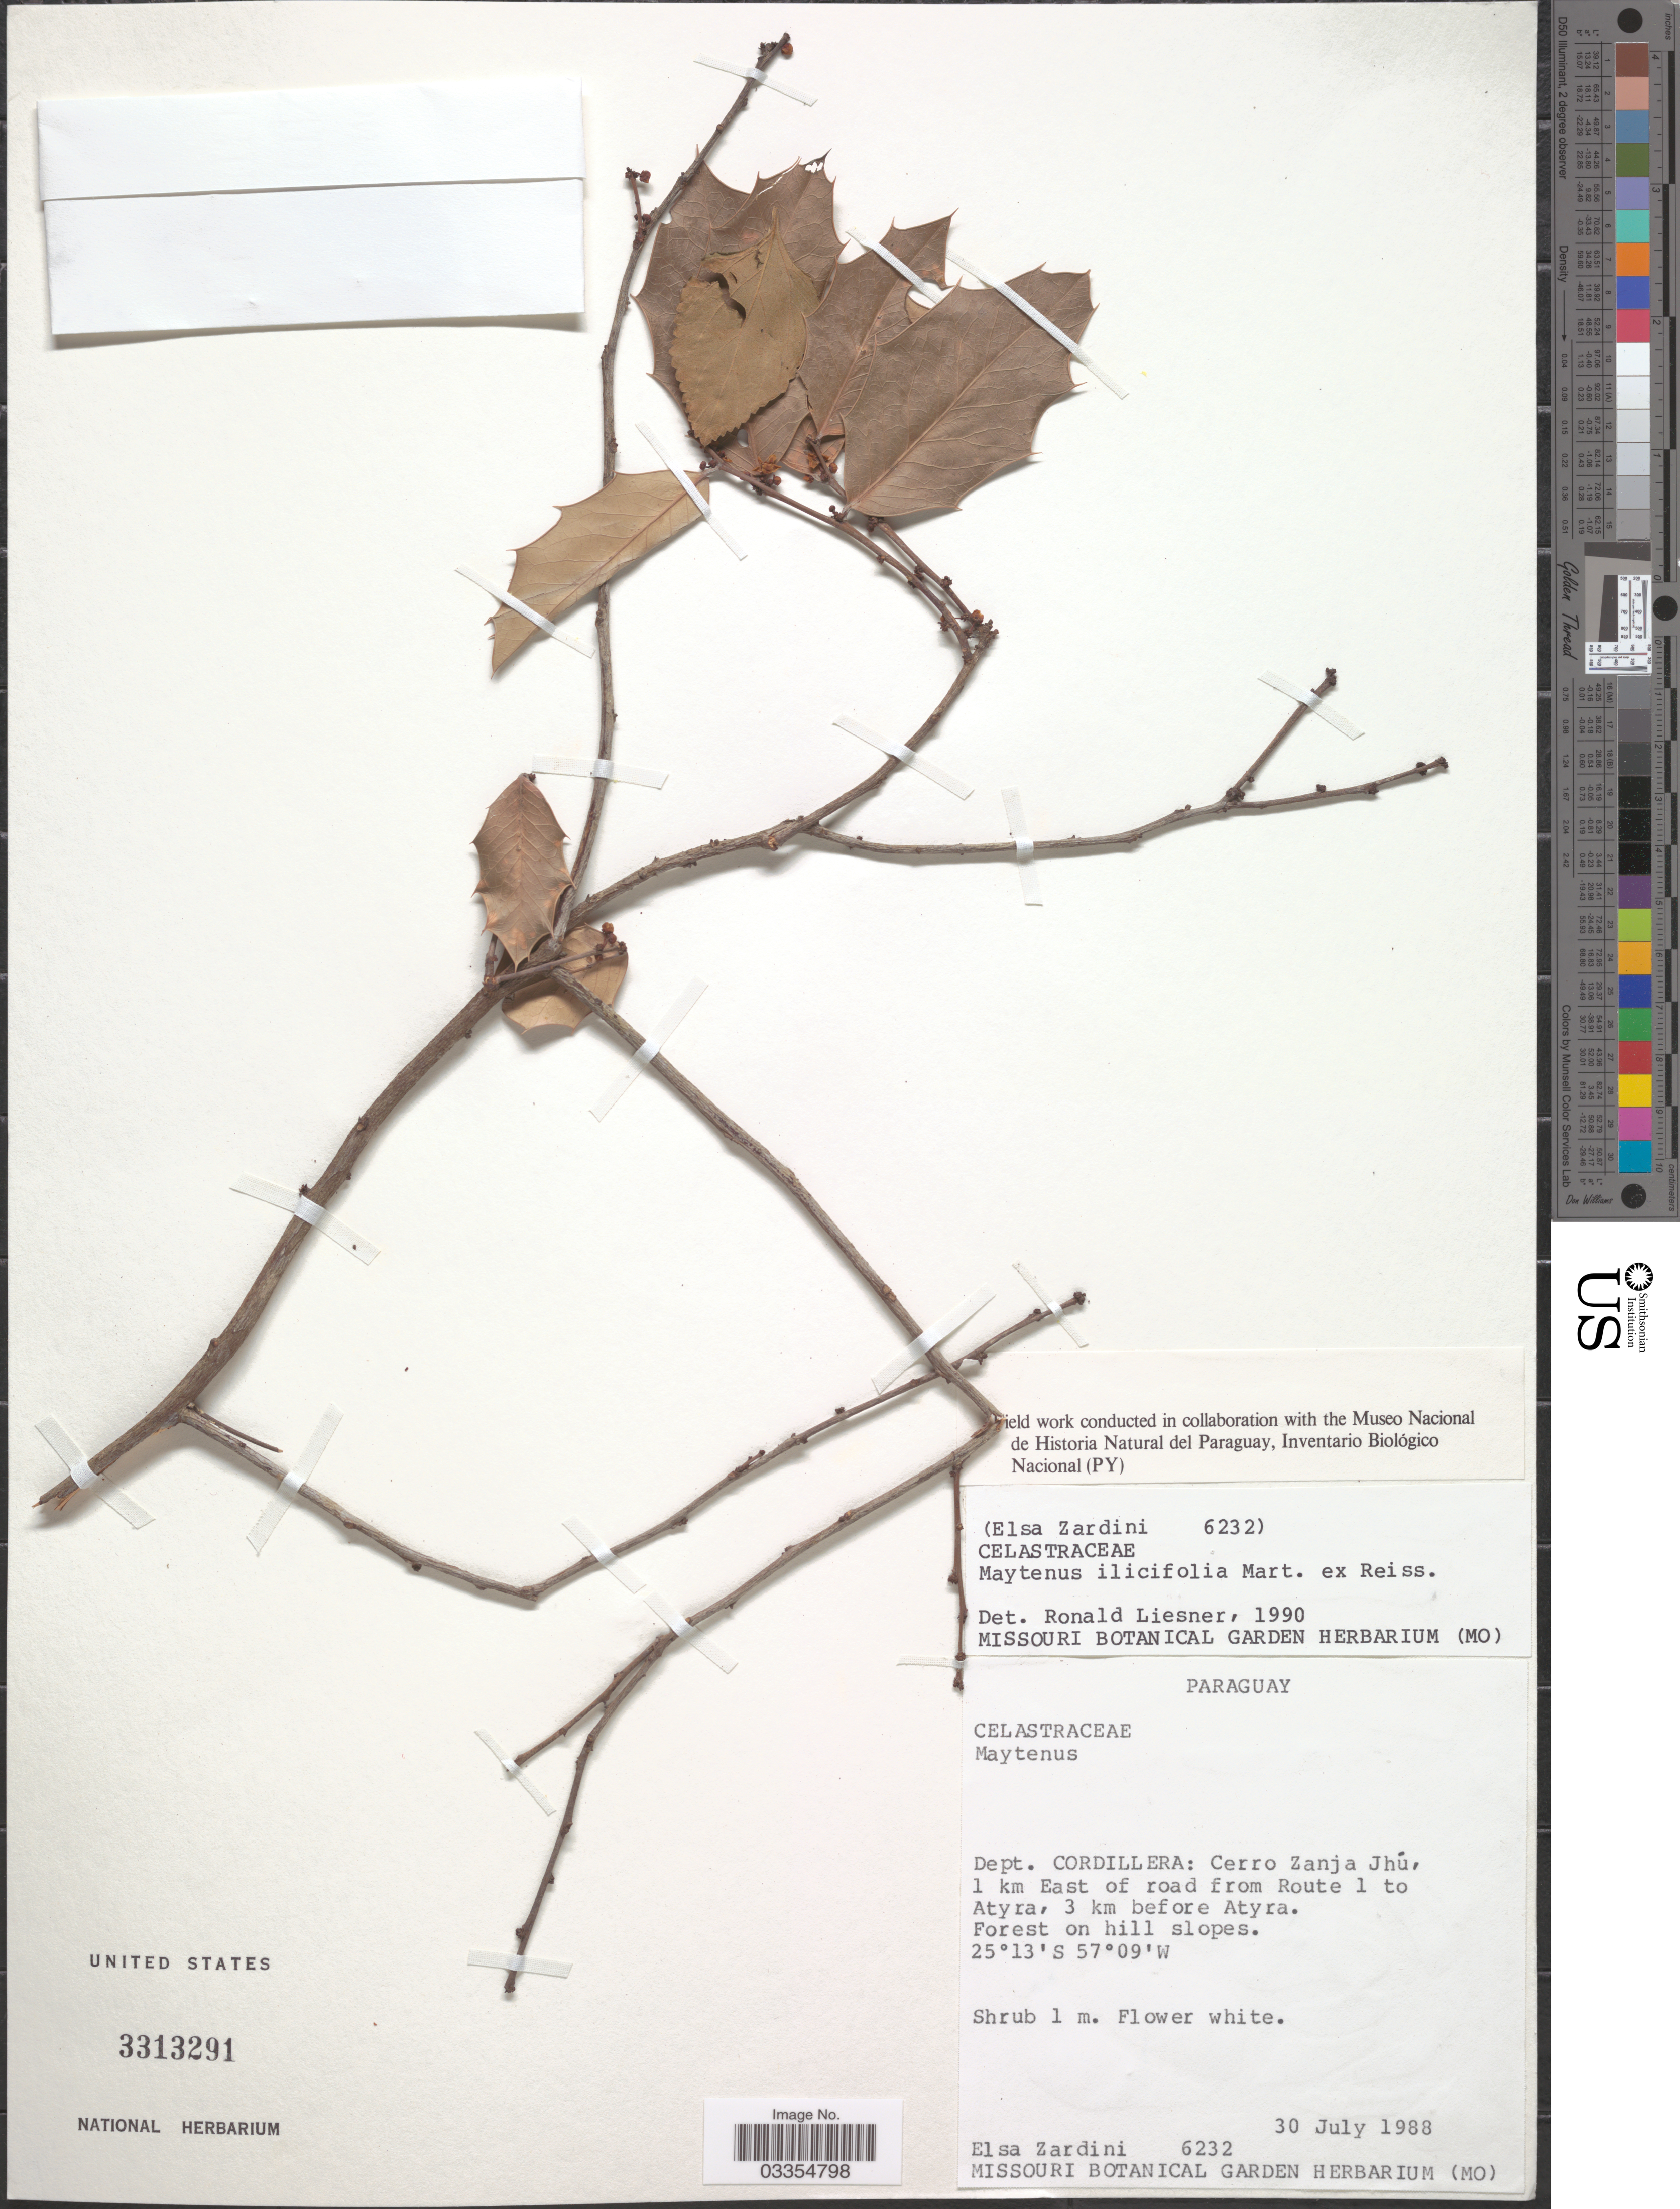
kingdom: Plantae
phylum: Tracheophyta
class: Magnoliopsida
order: Celastrales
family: Celastraceae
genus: Maytenus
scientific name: Maytenus ilicifolia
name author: (Schrad.) Planch.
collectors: E. M. Zardini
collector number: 6232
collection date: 1988-07-30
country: Paraguay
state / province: Cordillera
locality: Dept. Cordillera: Cerro Zanja Jhú, 1 km East of road from Route 1 to Atyra, 3 km before Atyra.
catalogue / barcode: US 3313291